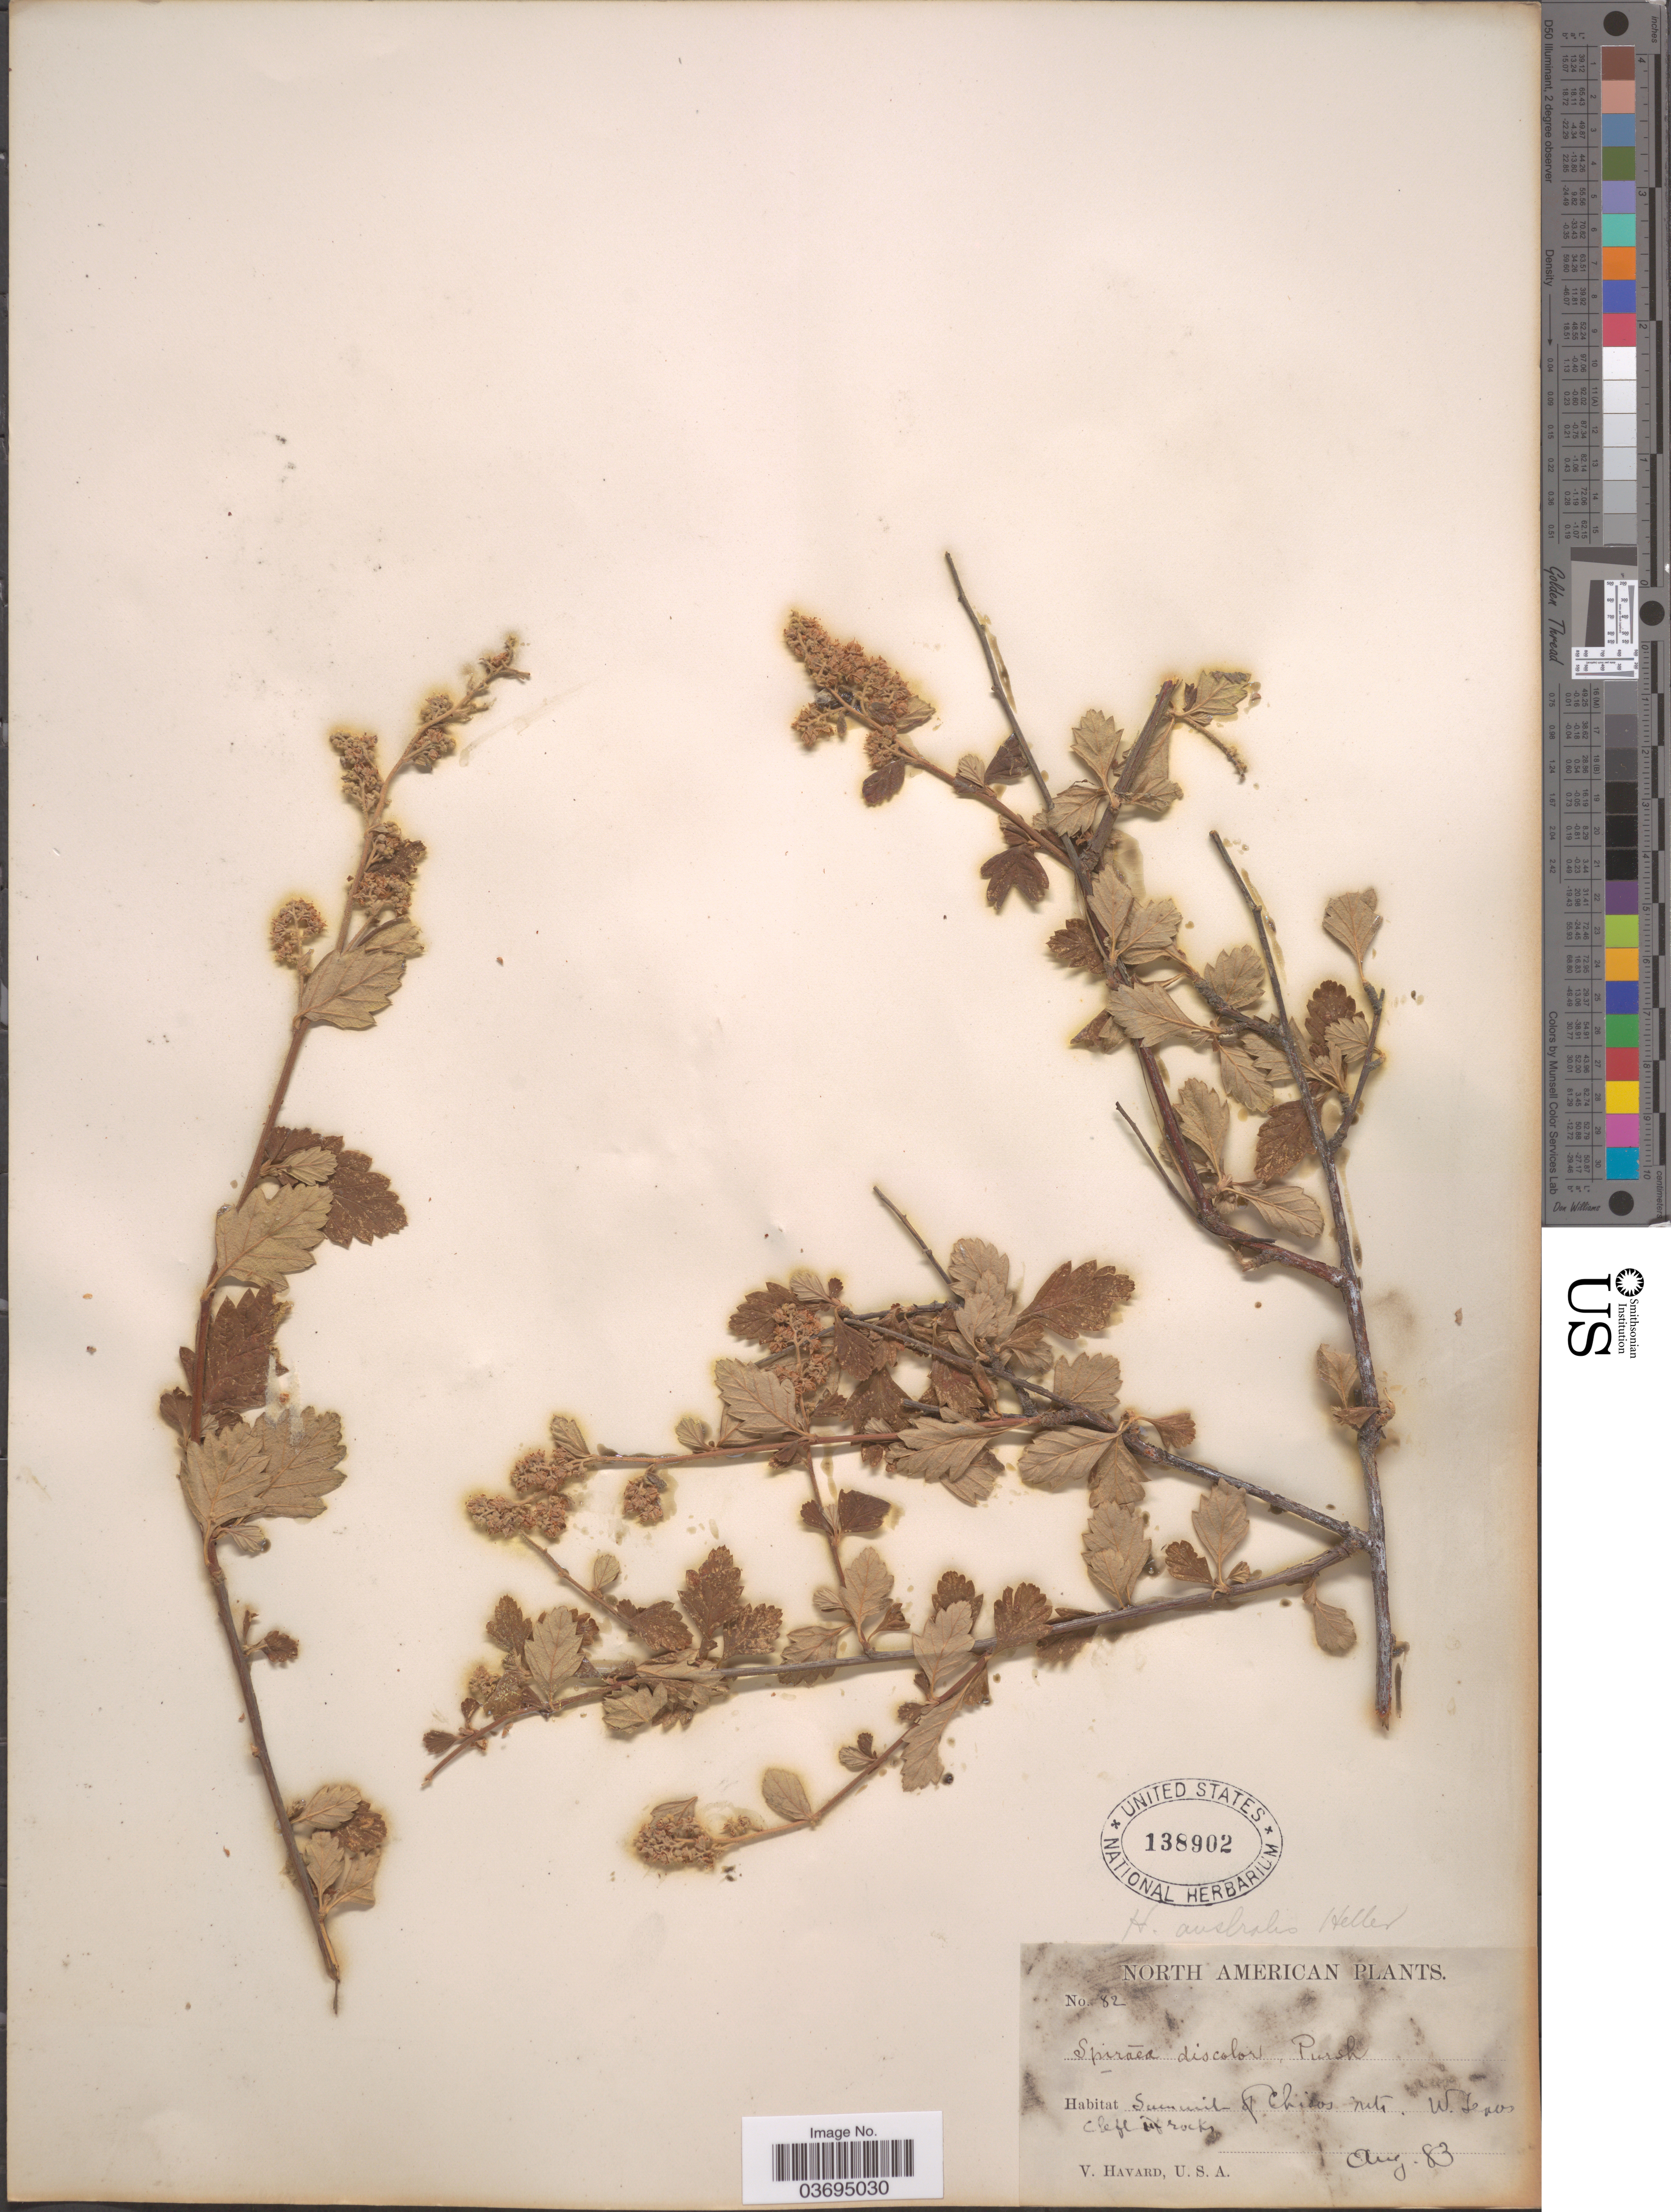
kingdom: Plantae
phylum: Tracheophyta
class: Magnoliopsida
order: Rosales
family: Rosaceae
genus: Holodiscus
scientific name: Holodiscus discolor var. dumosus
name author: Maxim. ex J.M. Coult.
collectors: V. Havard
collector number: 82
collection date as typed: Transcribed d/m/y: /8/83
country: United States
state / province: Texas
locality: Summit of Chisos Mts. W. Texas.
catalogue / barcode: US 138902